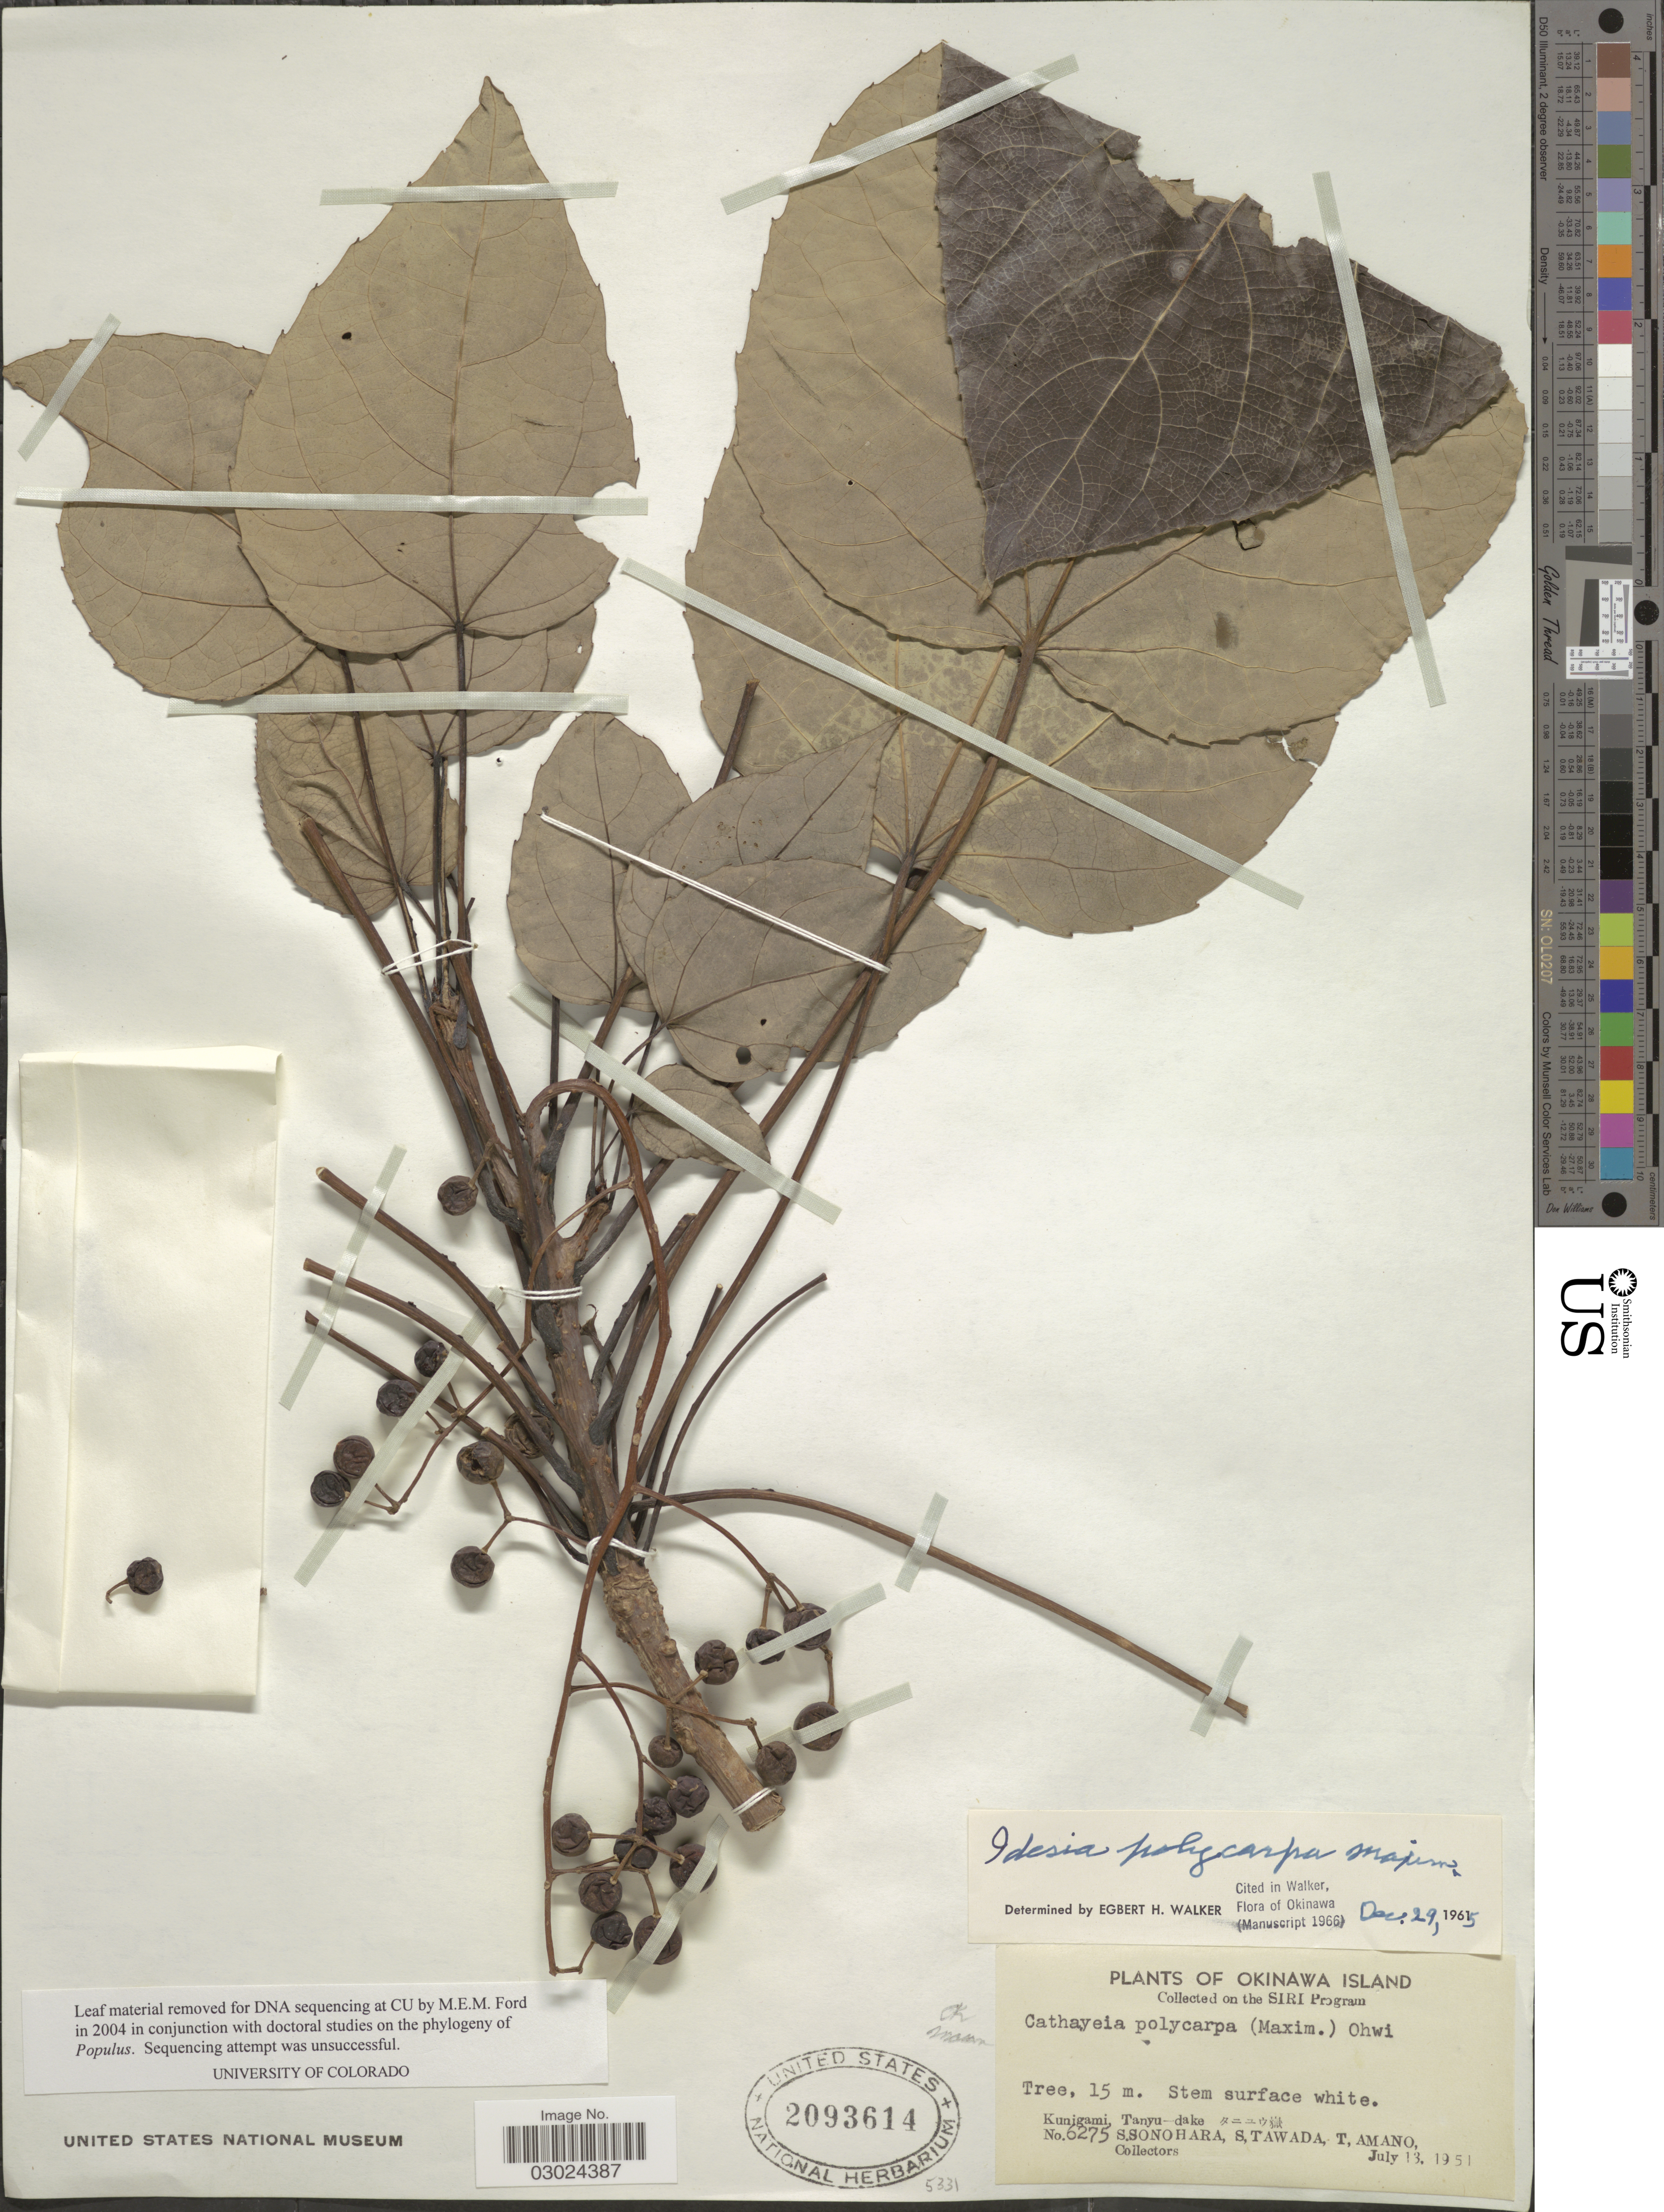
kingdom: Plantae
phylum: Tracheophyta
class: Magnoliopsida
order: Malpighiales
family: Salicaceae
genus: Idesia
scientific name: Idesia polycarpa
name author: Maxim.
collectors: S. Sonohara, S. Tawada & T. Amano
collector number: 6275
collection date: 1951-07-13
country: Japan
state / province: Okinawa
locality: Okinawa Island. Kunigami, Tanyu-dake.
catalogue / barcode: US 2093614